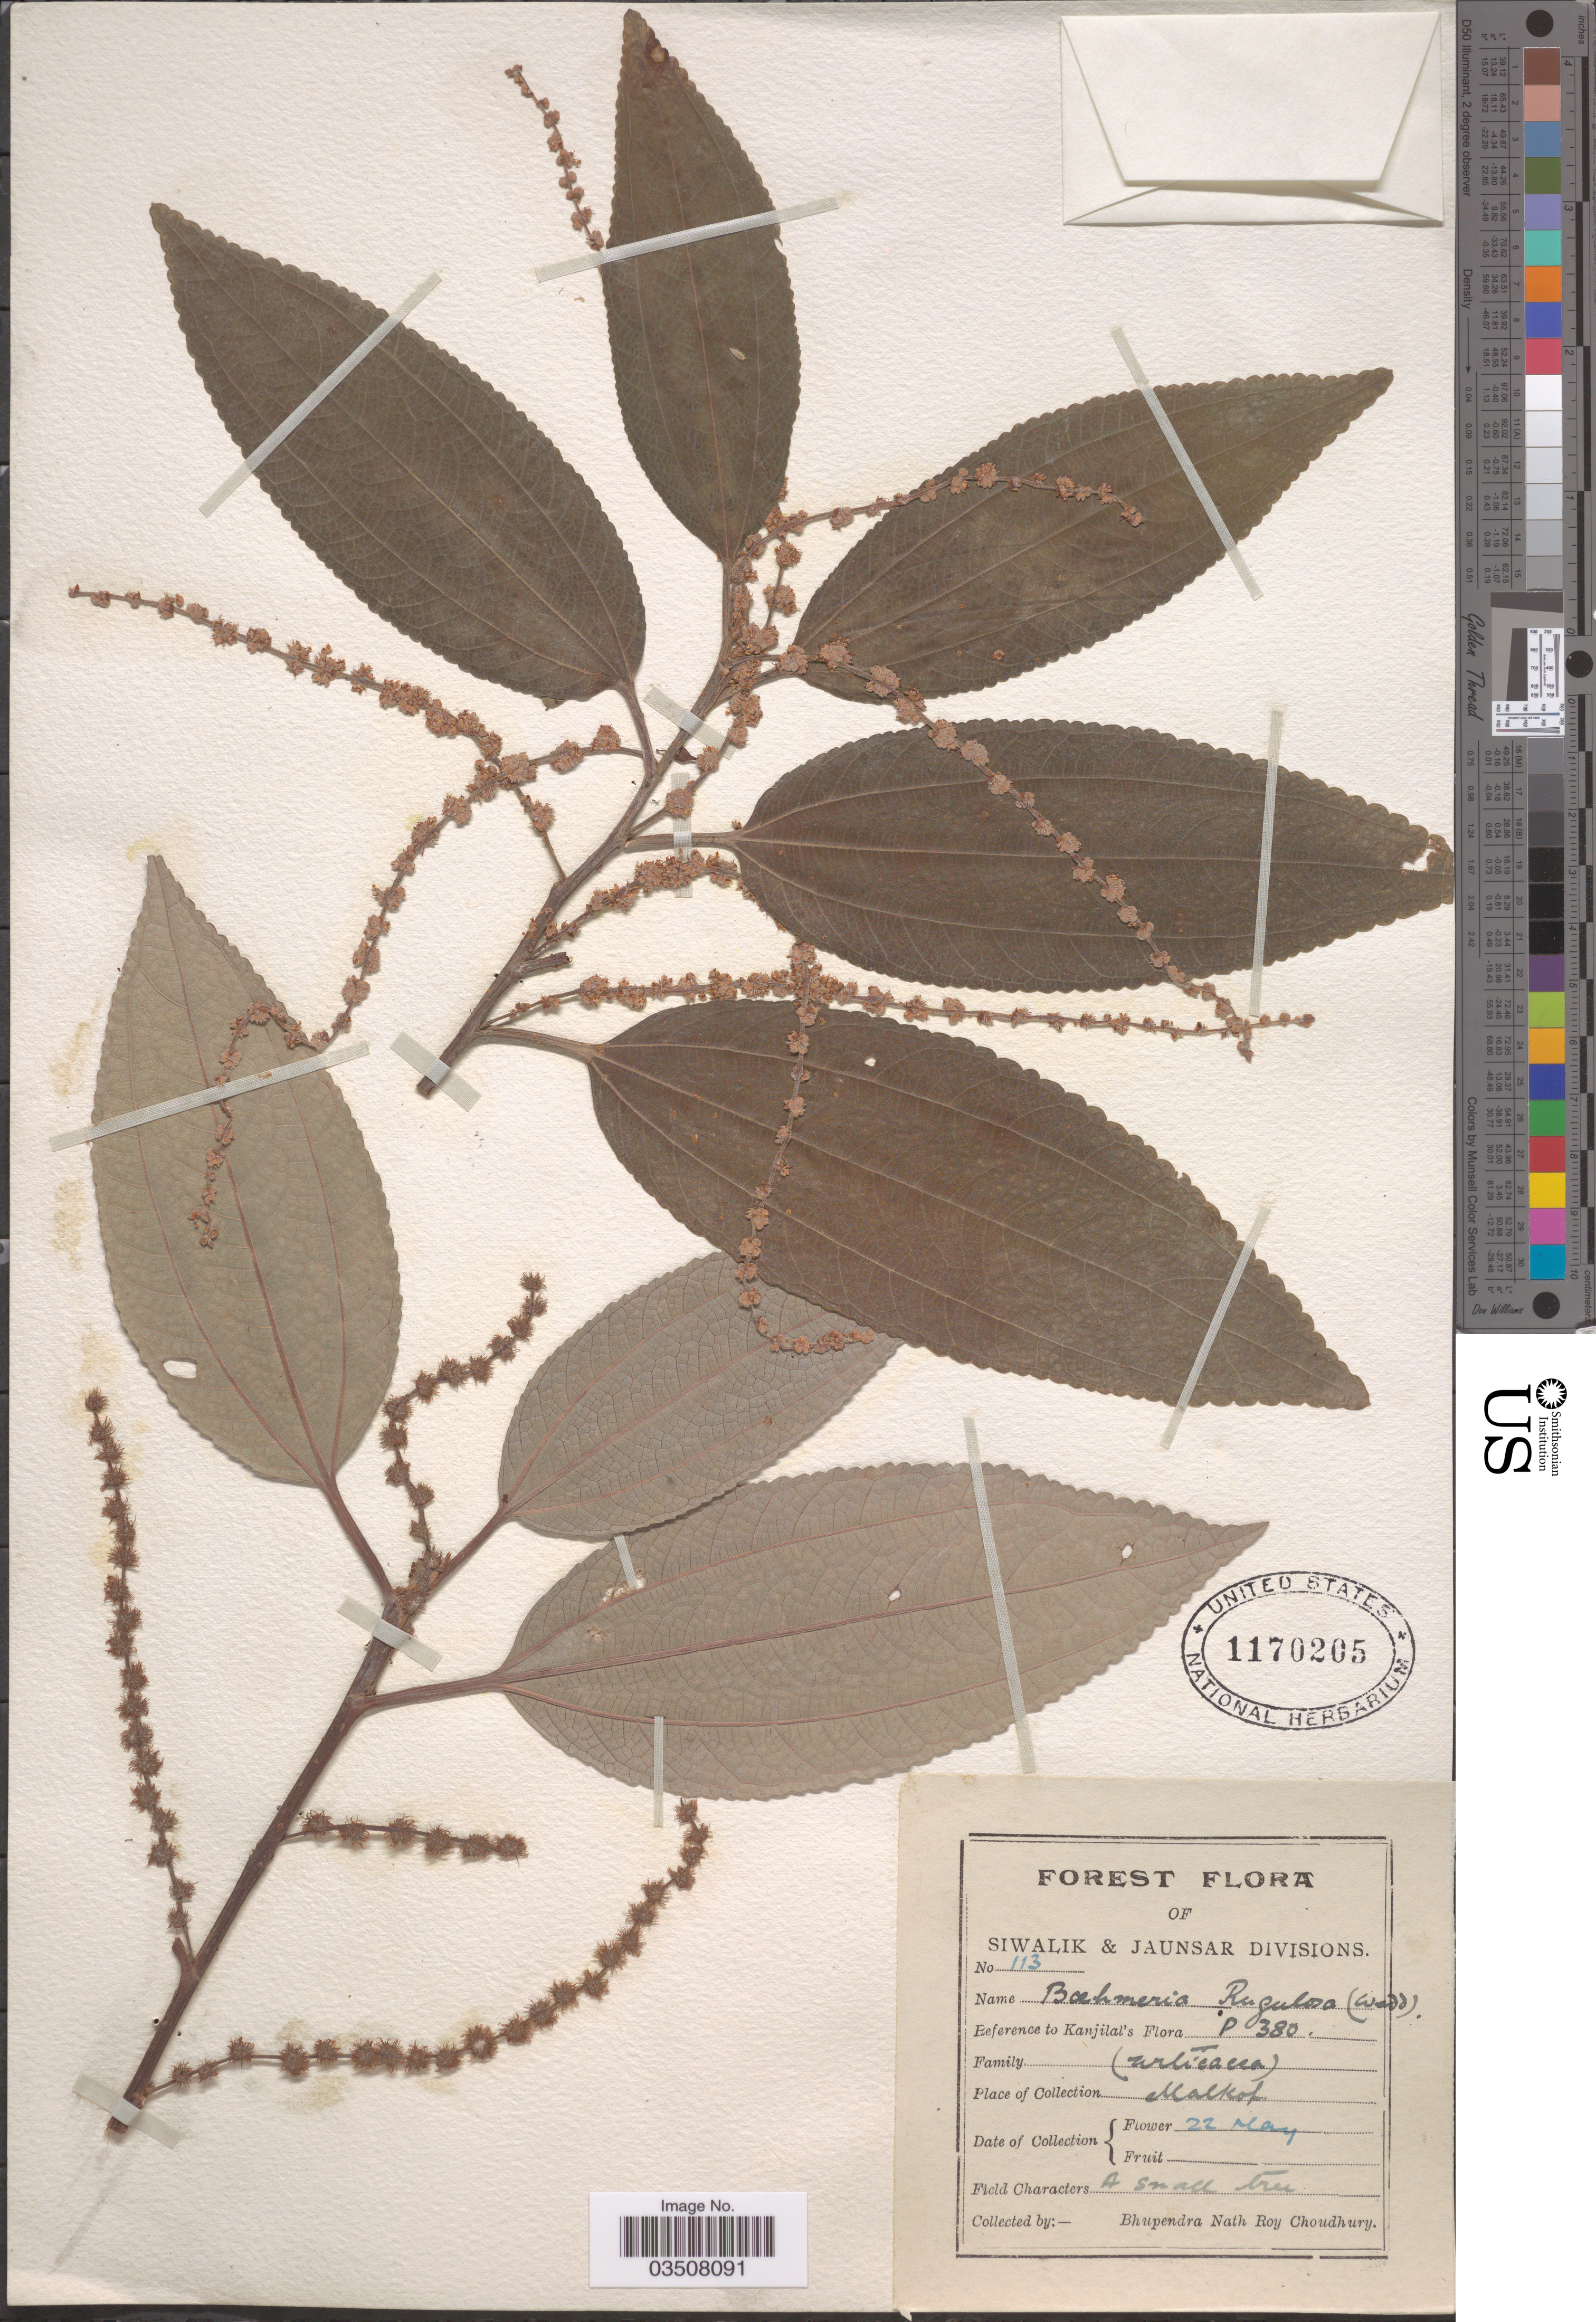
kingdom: Plantae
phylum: Tracheophyta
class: Magnoliopsida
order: Rosales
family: Urticaceae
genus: Boehmeria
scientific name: Boehmeria rugulosa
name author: Wedd.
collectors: B. Choudhury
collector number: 113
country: India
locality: Siwalik & Jaunsar Divisions. Malkof.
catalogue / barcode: US 1170205